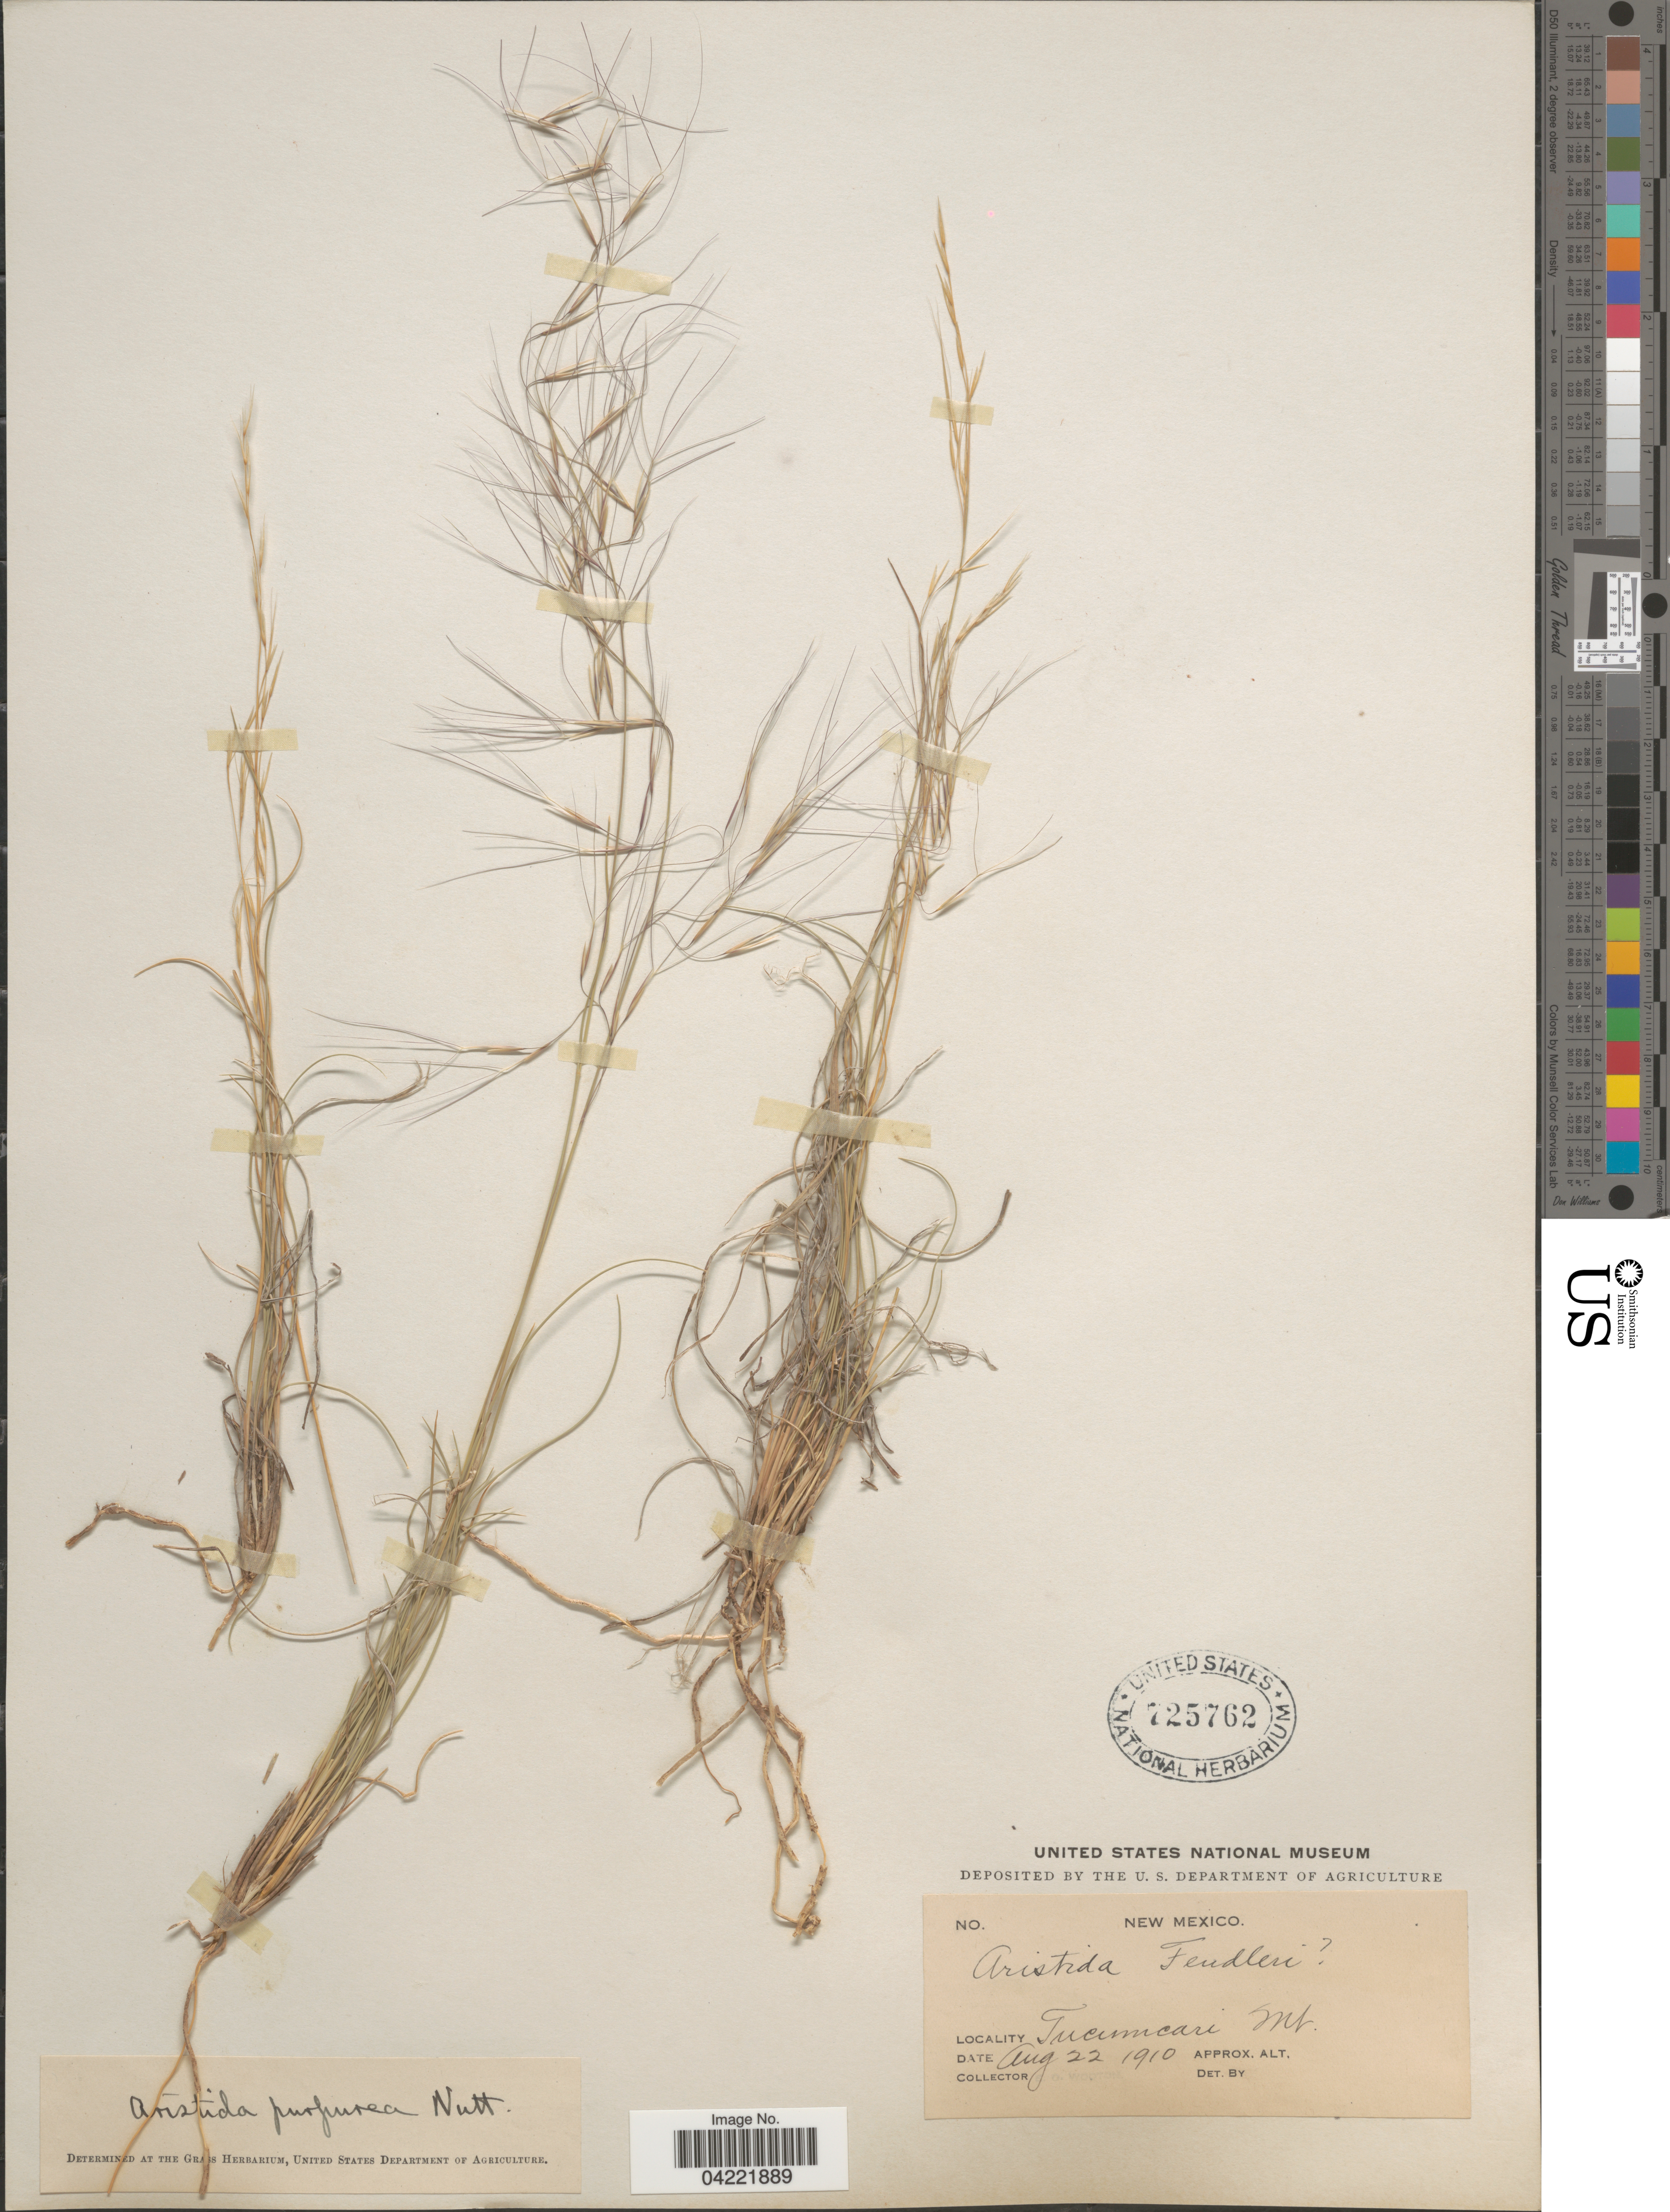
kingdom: Plantae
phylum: Tracheophyta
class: Liliopsida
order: Poales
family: Poaceae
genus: Aristida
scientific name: Aristida purpurea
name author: Nutt.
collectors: E. O. Wooton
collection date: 1910-08-22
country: United States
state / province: New Mexico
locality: Tucumcari Mt.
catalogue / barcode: US 725762